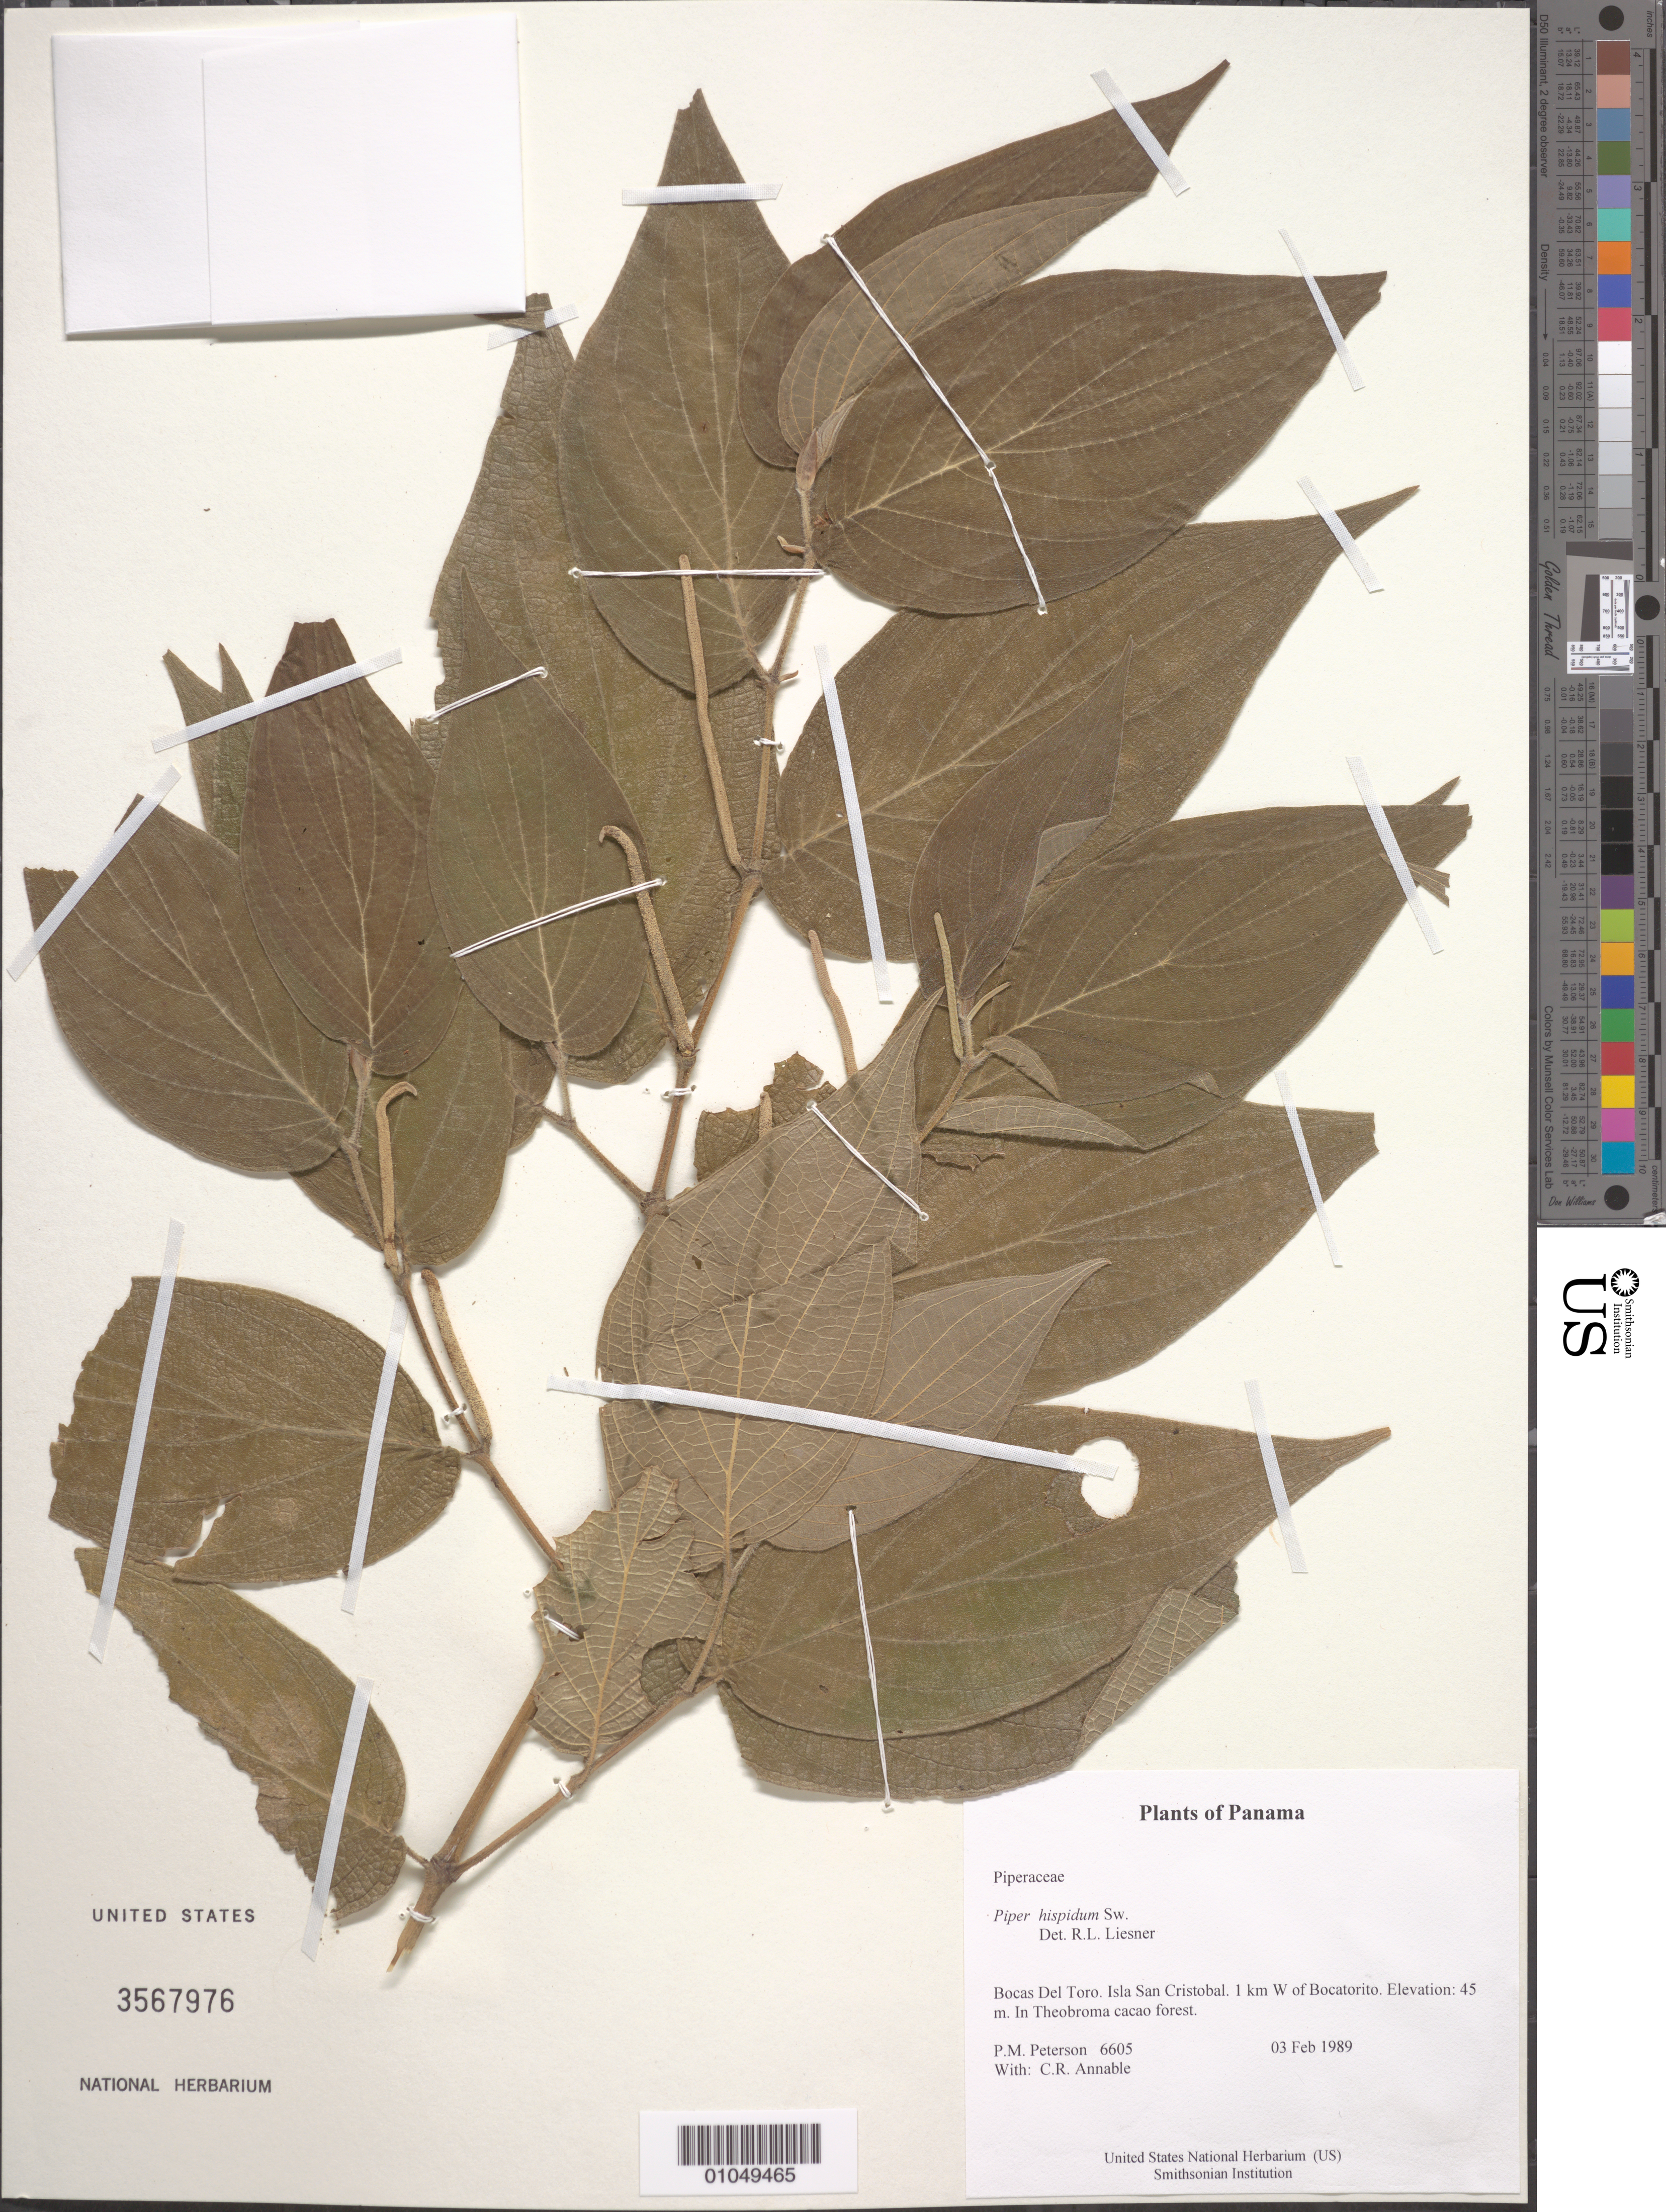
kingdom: Plantae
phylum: Tracheophyta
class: Magnoliopsida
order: Piperales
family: Piperaceae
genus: Piper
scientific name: Piper hispidum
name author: Sw.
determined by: Liesner, R. L.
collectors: P. M. Peterson & C. R. Annable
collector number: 06605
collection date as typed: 03 Feb 1989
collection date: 1989-02-03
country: Panama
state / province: Bocas del Toro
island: San Cristobal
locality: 1 km W of Bocatorito.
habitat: In Theobroma cacao forest.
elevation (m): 45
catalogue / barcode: US 3567976